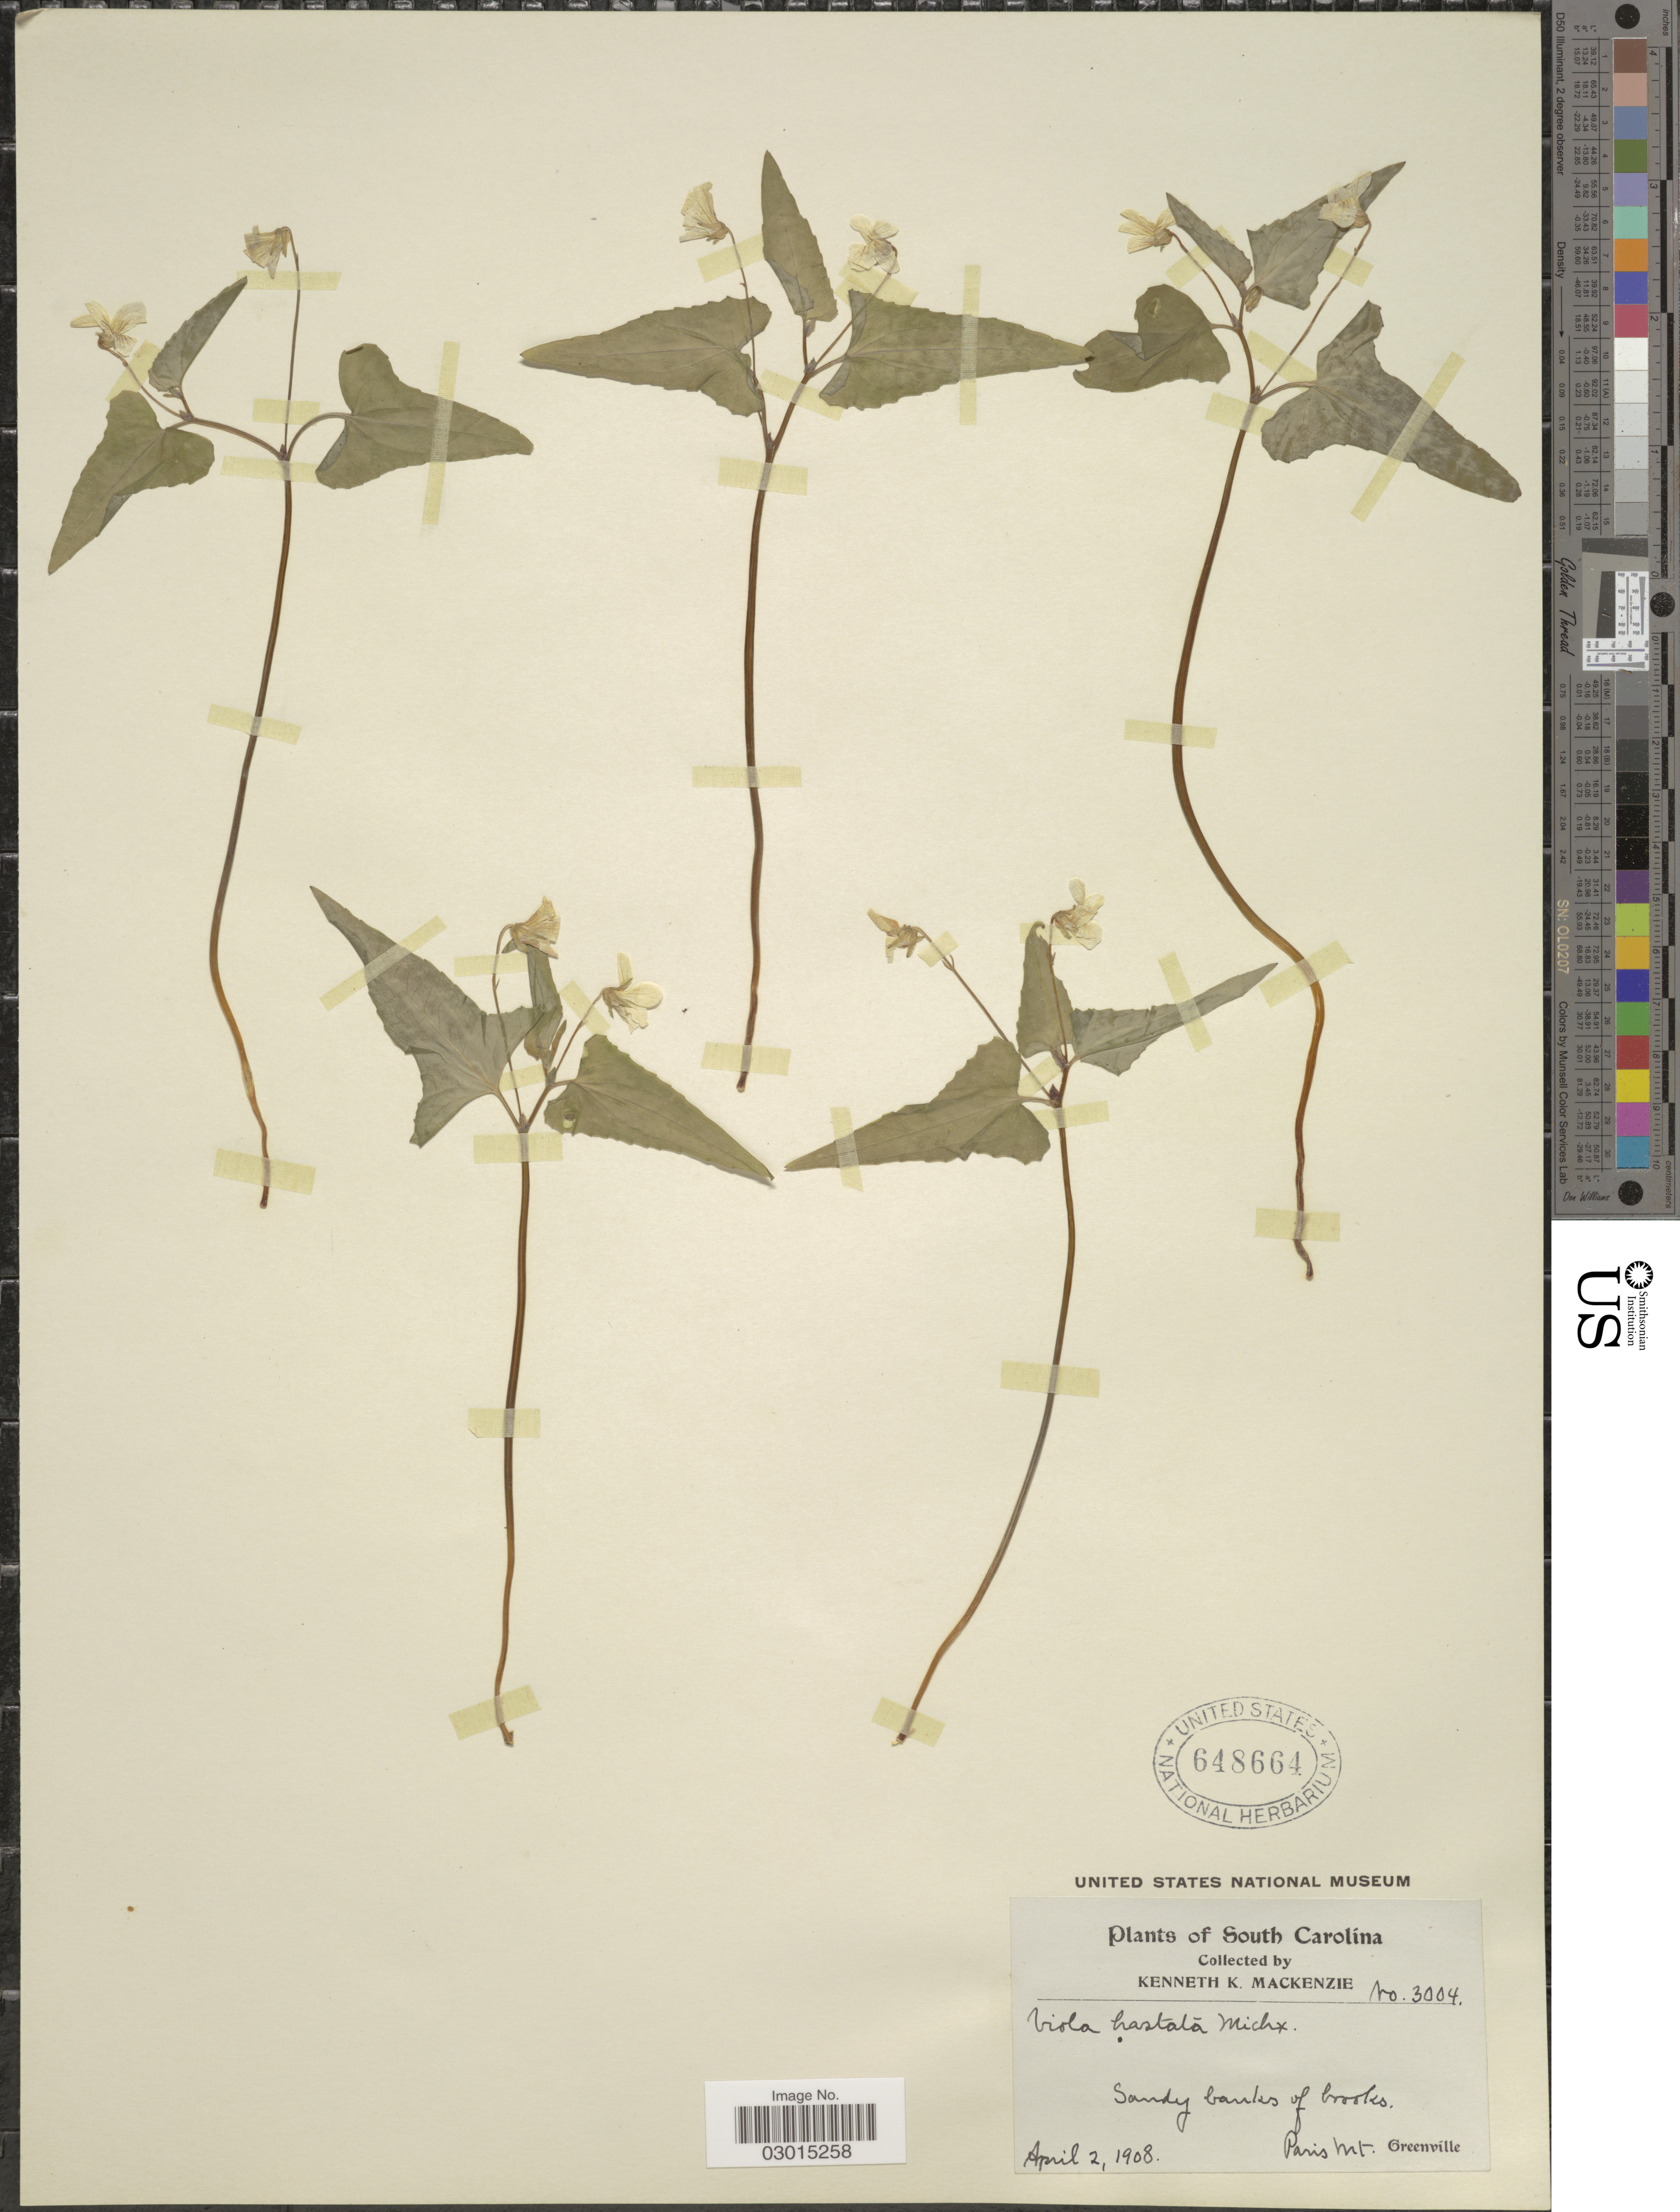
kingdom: Plantae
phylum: Tracheophyta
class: Magnoliopsida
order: Malpighiales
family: Violaceae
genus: Viola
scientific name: Viola hastata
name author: Michx.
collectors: K. K. Mackenzie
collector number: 3004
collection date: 1908-04-02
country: United States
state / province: South Carolina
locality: Sandy banks of books. Paris Mt. Greenville.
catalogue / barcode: US 648664